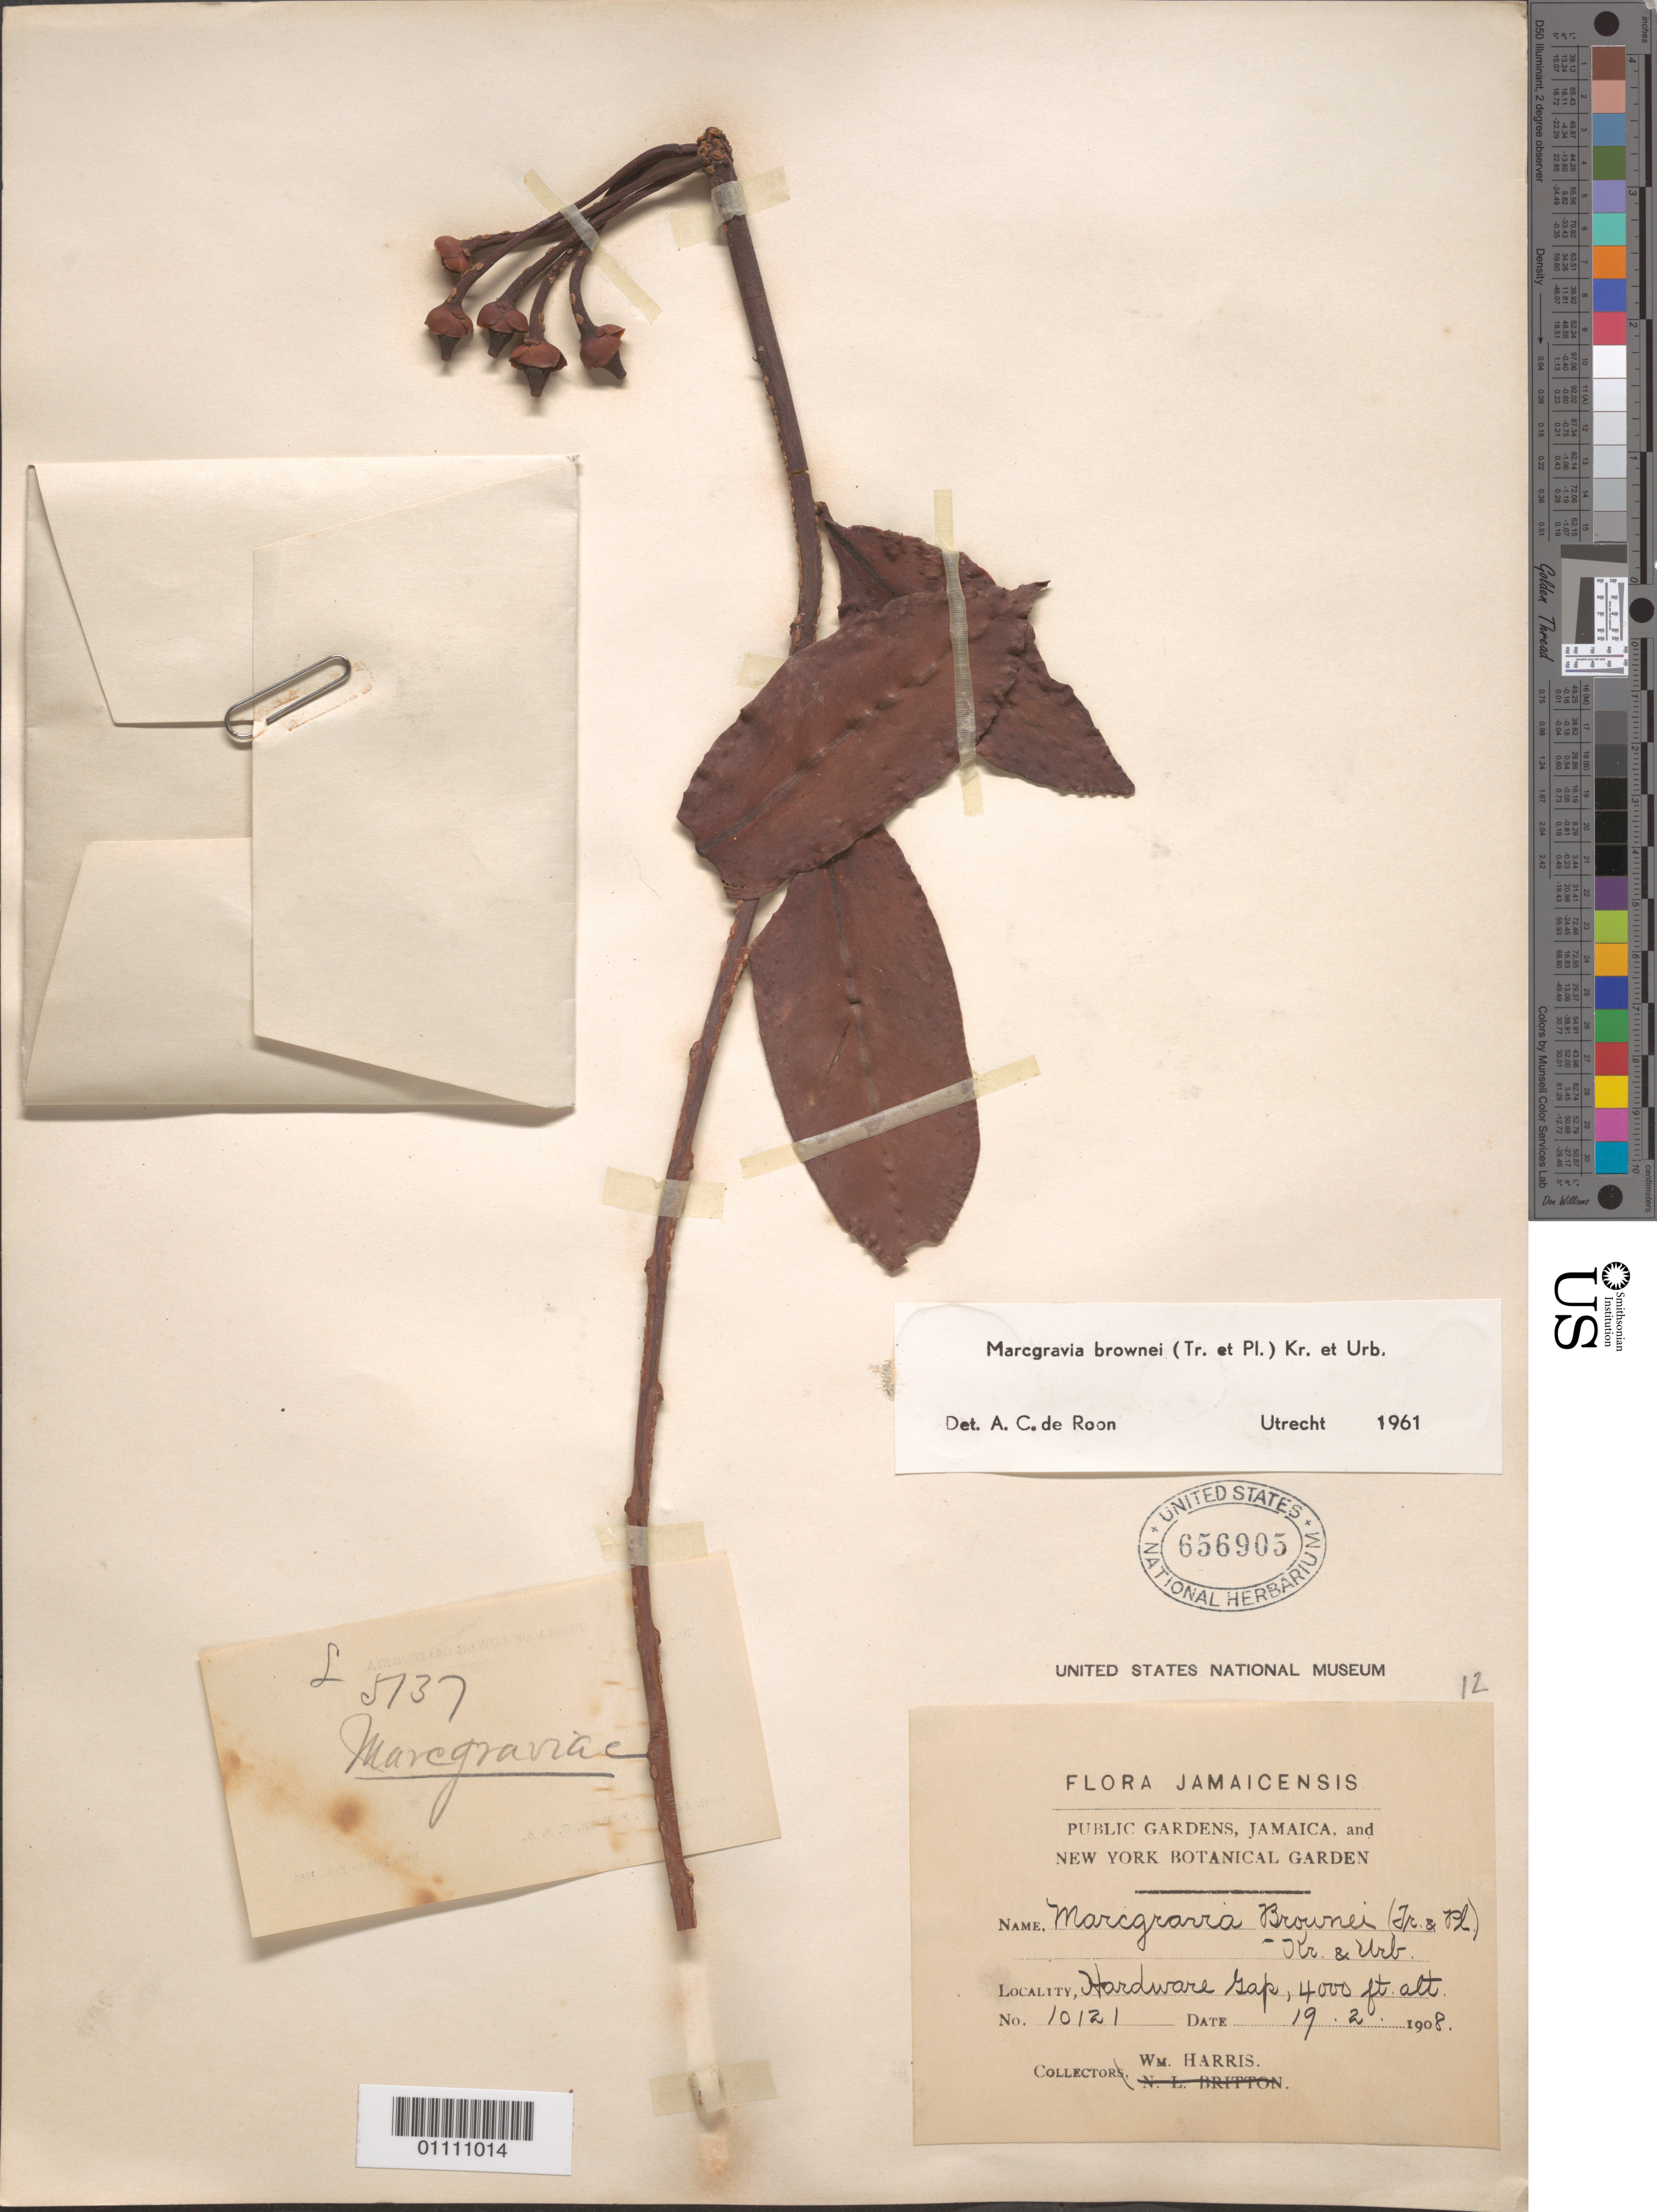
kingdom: Plantae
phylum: Tracheophyta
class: Magnoliopsida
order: Ericales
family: Marcgraviaceae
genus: Marcgravia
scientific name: Marcgravia brownei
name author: (Triana & Planch.) Krug & Urb.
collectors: W. Harris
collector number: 10121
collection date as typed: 19 Feb 1908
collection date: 1908-02-19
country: Jamaica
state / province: Portland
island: Jamaica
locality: Hardware Gap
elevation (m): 1219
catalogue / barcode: US 656905